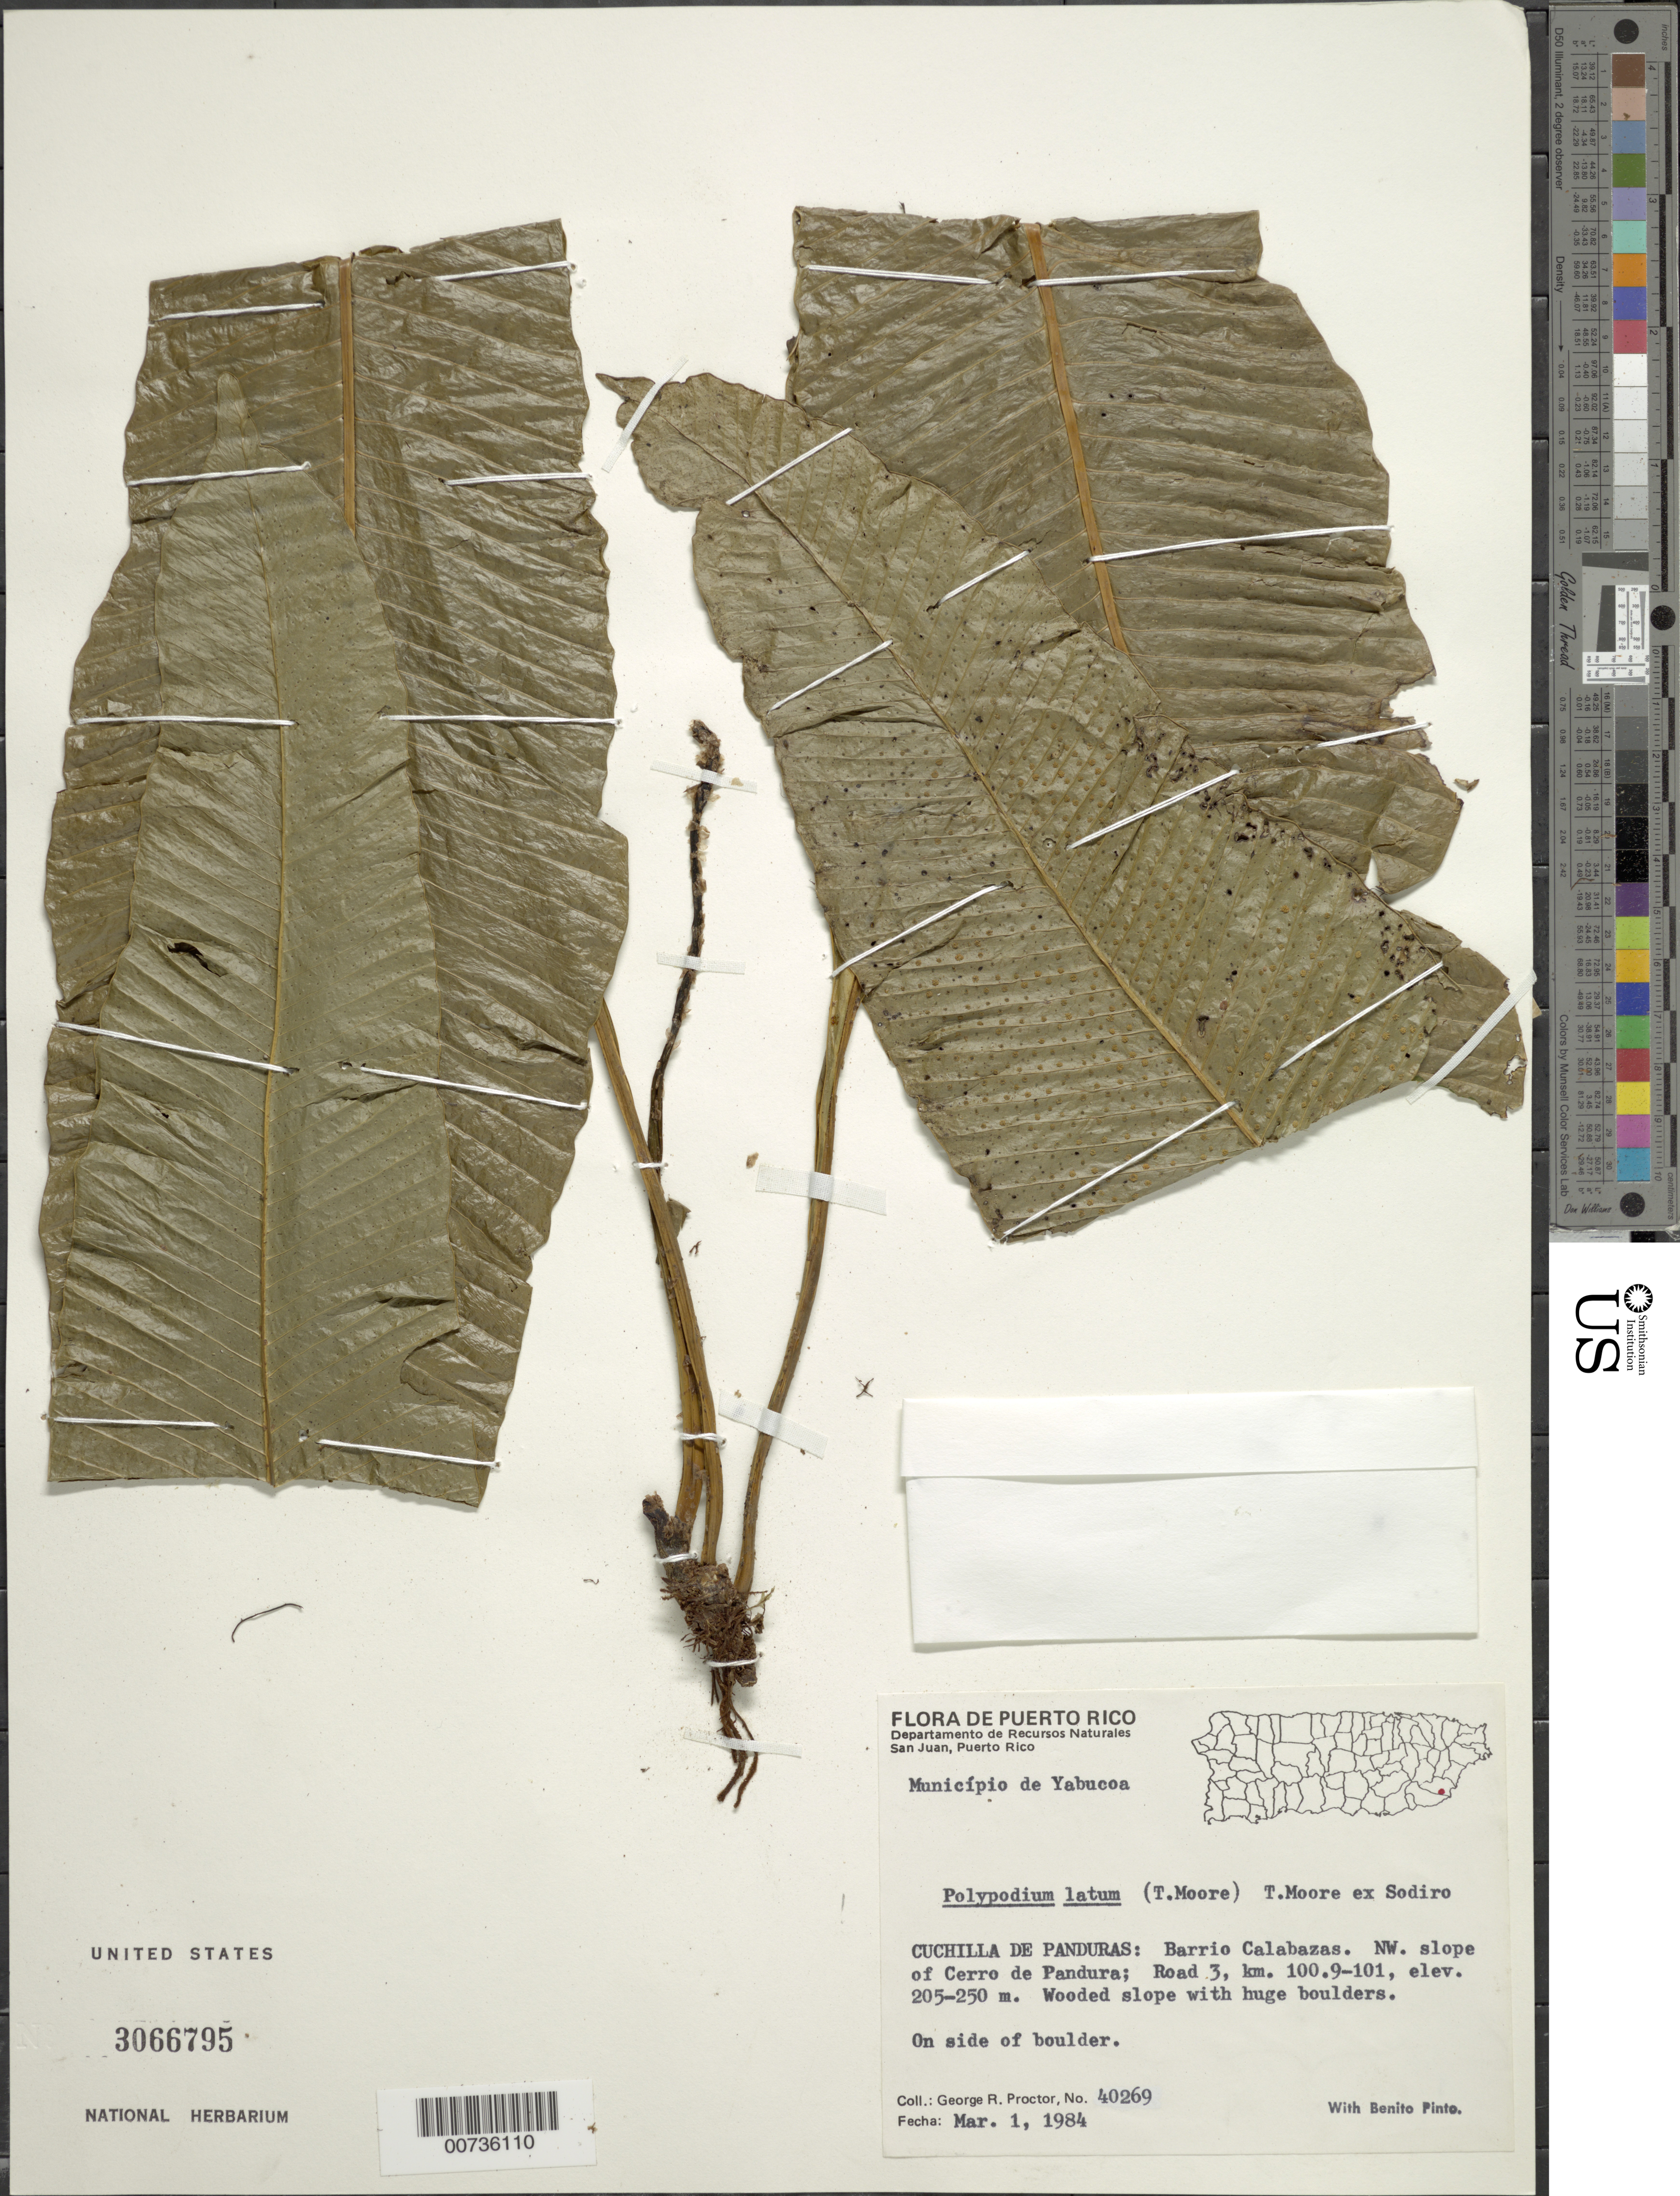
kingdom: Plantae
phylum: Tracheophyta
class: Polypodiopsida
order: Polypodiales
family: Polypodiaceae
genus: Campyloneurum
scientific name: Campyloneurum latum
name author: T. Moore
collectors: G. R. Proctor & B. Pinto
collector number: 40269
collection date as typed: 01 Mar 1984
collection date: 1984-03-01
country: Puerto Rico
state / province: Yabucoa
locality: Mun. Yabucoa. Cuchilla de Panduras: Barrio Calabazas. NW. slope of Cerro de Pandura; Road 3, km 100.9-101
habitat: Wooded slope with huge boulders. On side of boulder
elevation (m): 205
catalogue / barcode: US 3066795